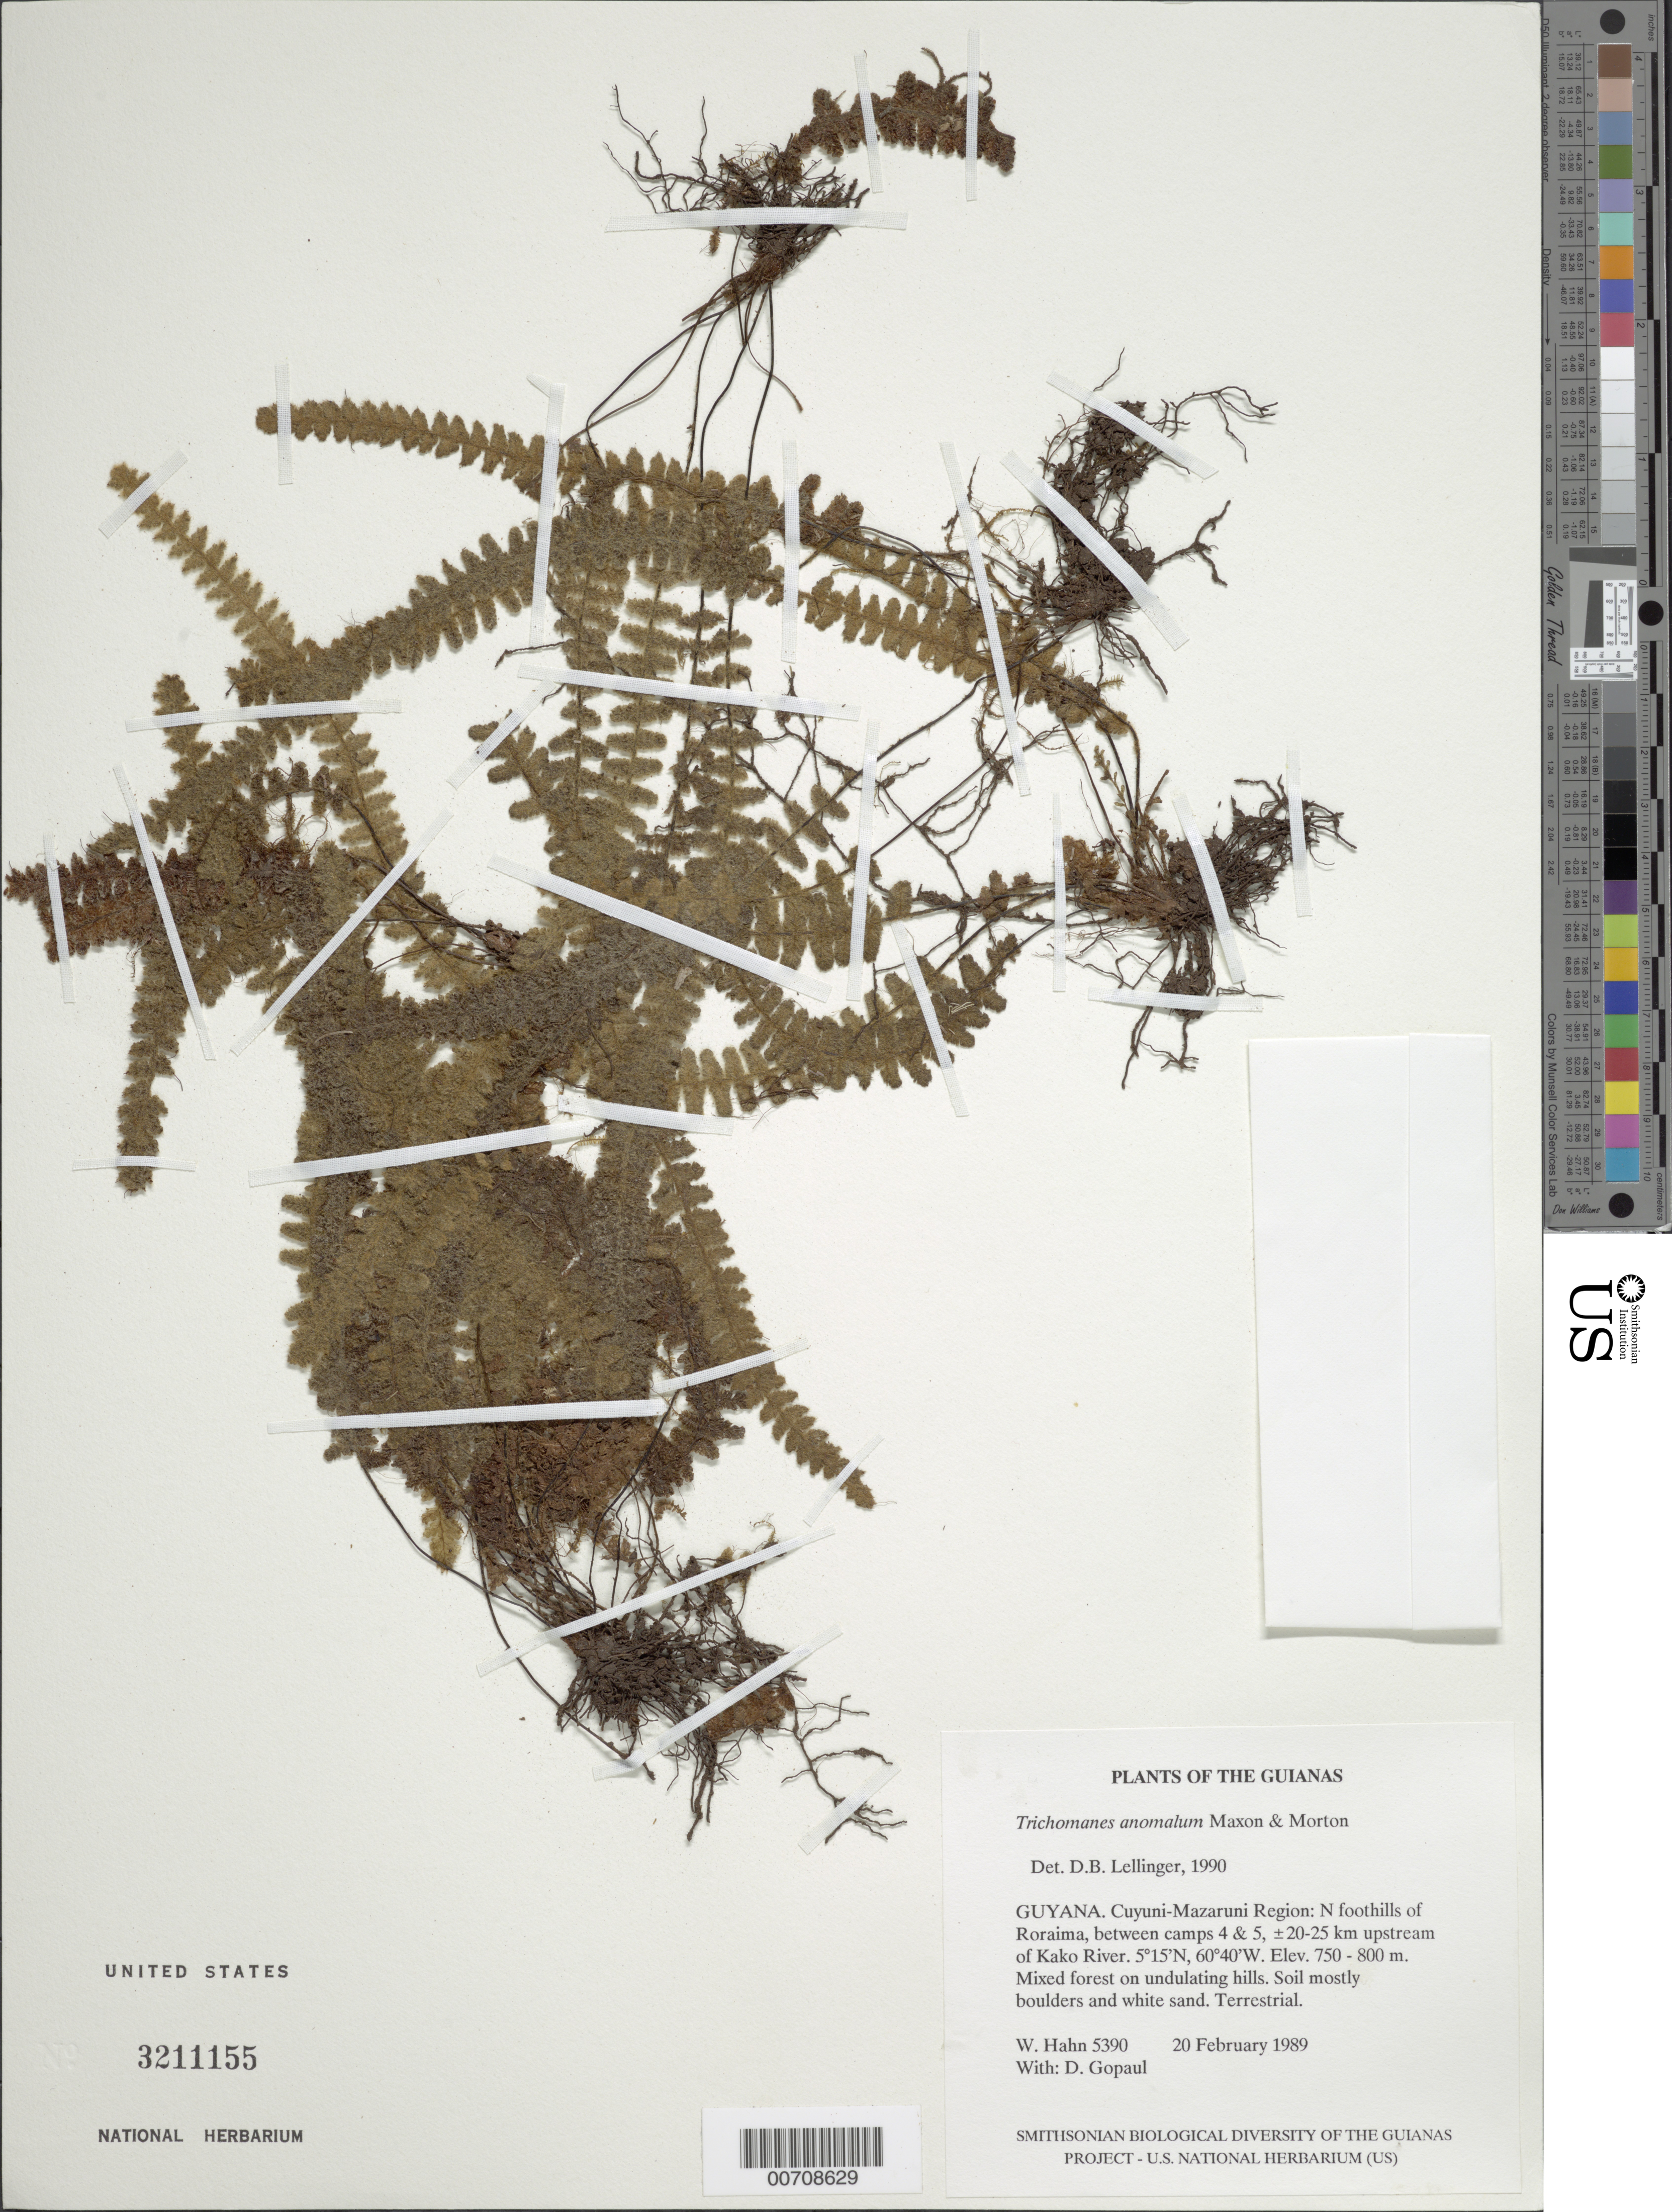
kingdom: Plantae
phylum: Tracheophyta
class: Polypodiopsida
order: Hymenophyllales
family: Hymenophyllaceae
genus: Trichomanes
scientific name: Trichomanes anomalum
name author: Maxon & C.V. Morton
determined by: Lellinger, David B., (BOT), Smithsonian Institution - National Museum of Natural History (UNITED STATES)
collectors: W. Hahn & D. Gopaul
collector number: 5390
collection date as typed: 20 February 1989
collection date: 1989-02-20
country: Guyana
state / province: Cuyuni-Mazaruni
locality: N foothills of Roraima, between camps 4 & 5, ±20-25 km upstream of Kako River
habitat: Mixed forest on undulating hills. Soil mostly boulders and white sand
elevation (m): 750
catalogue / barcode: US 3211155